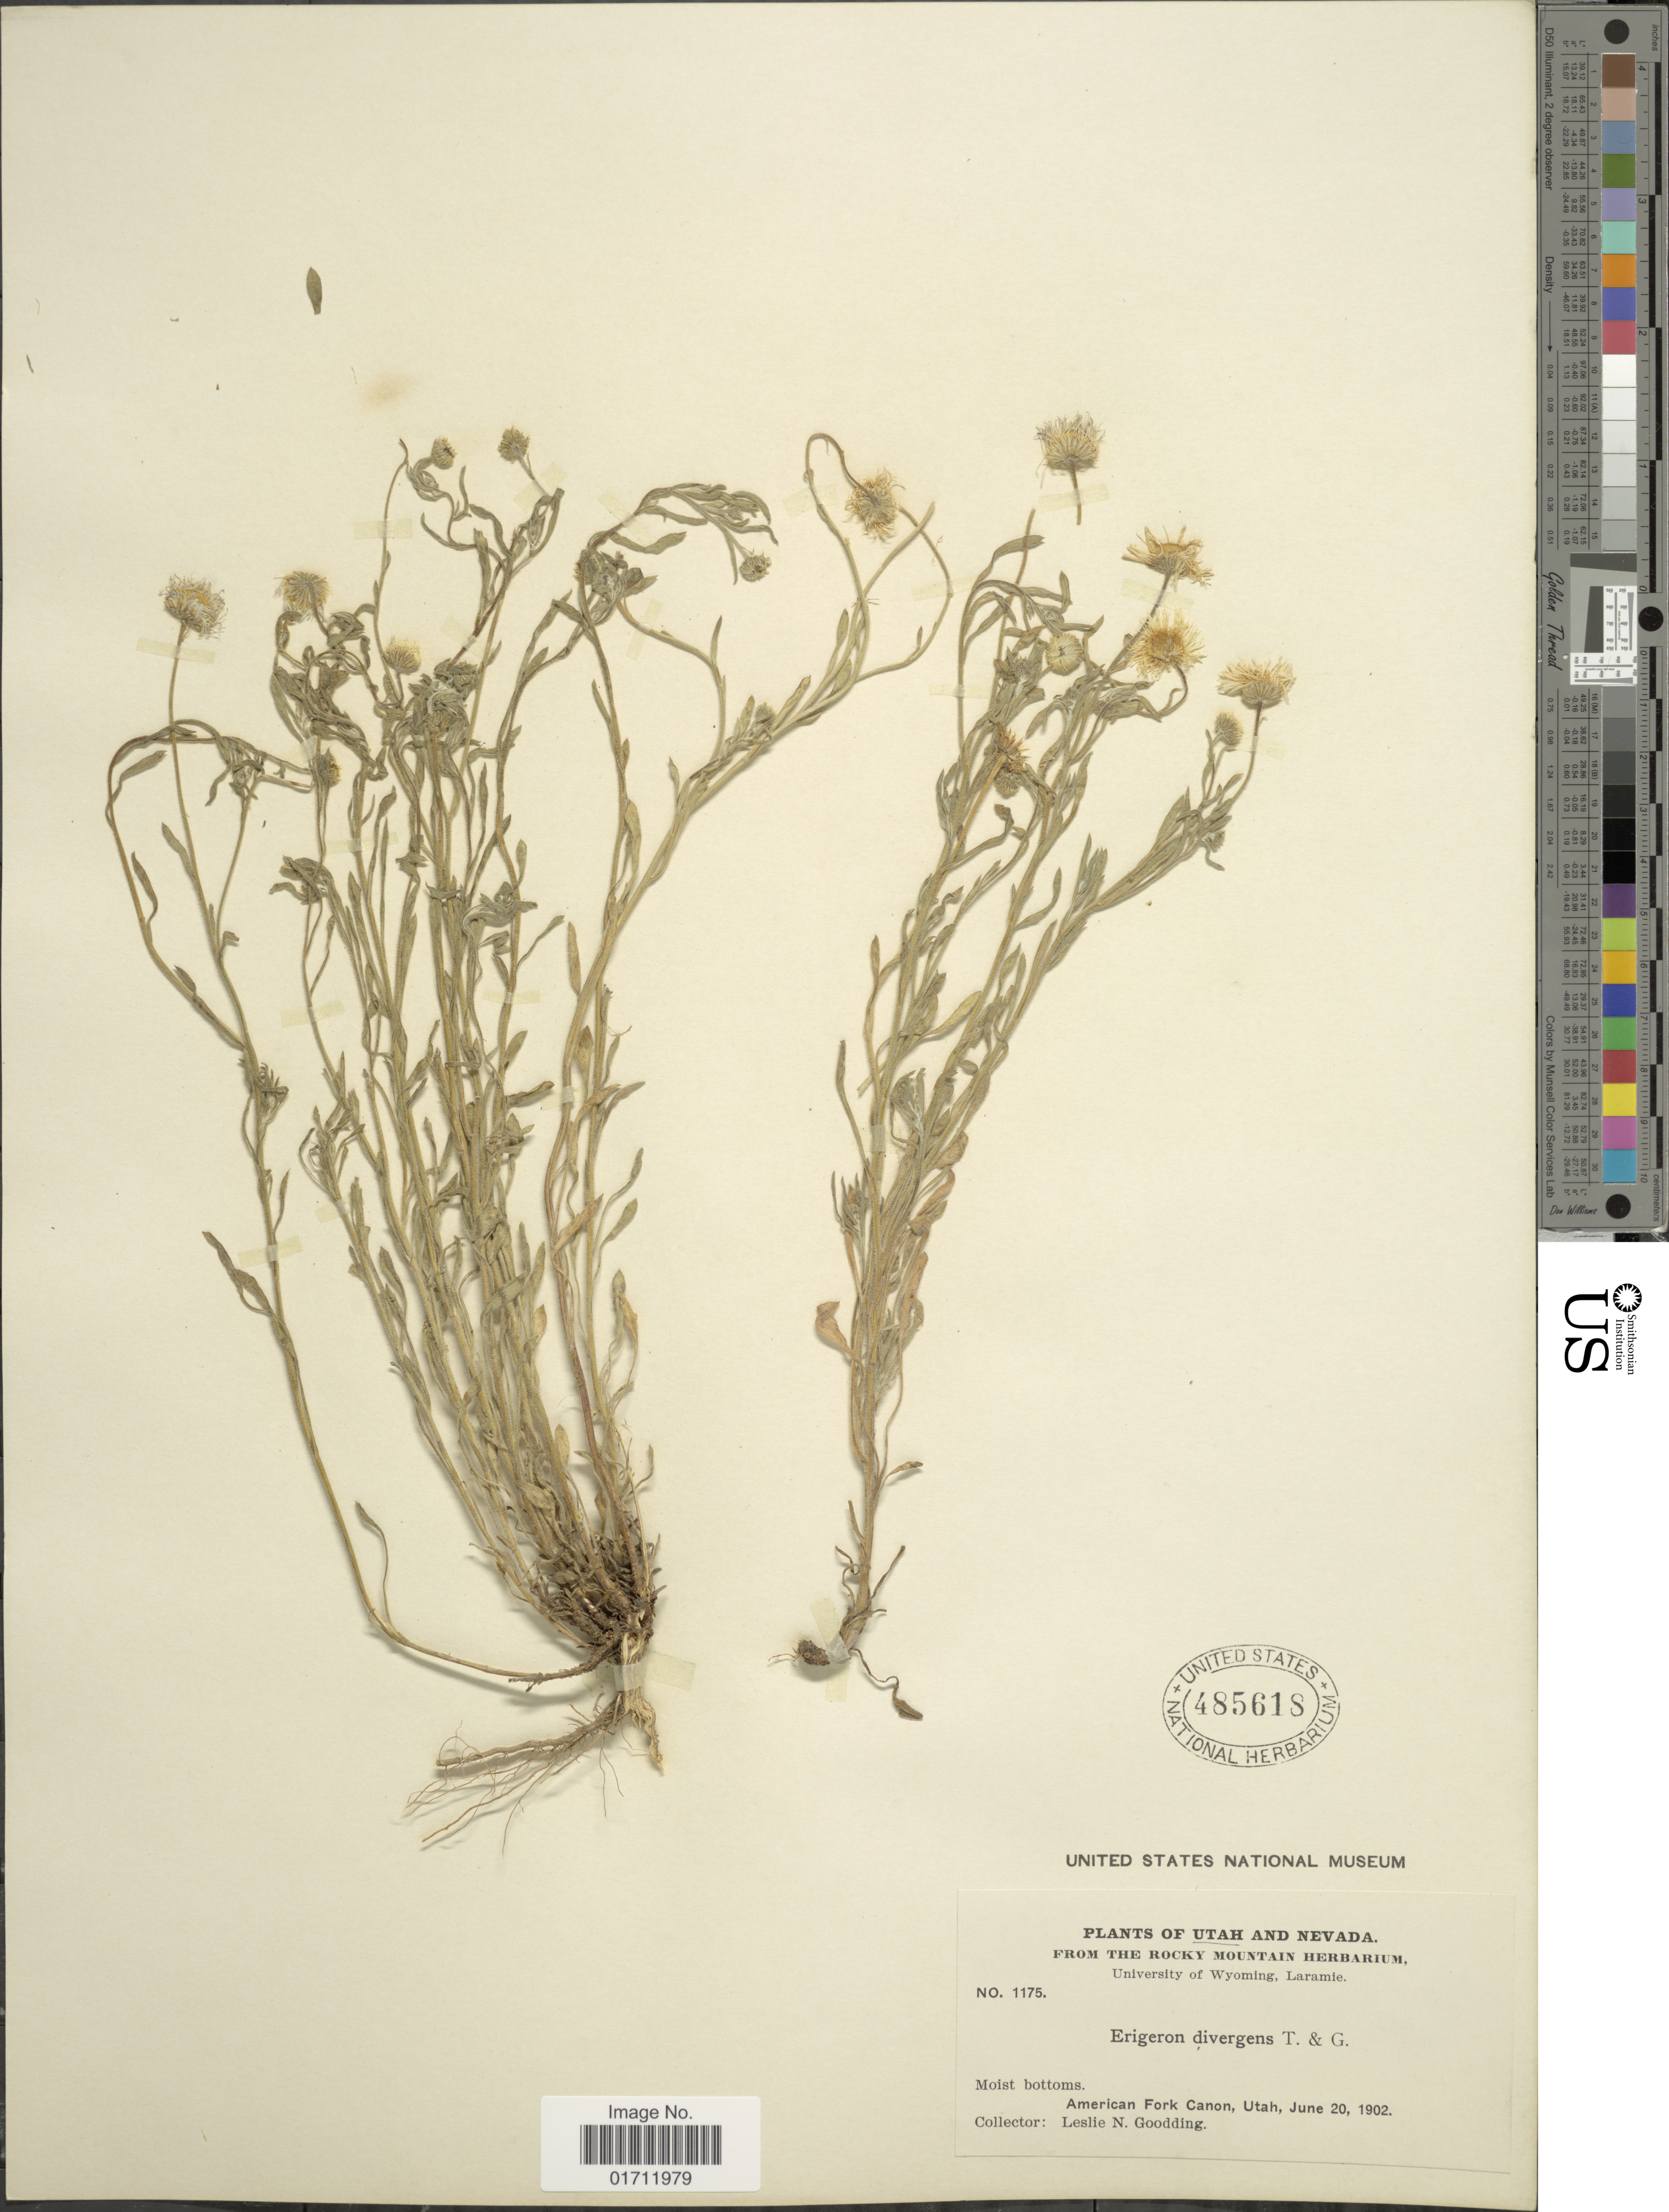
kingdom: Plantae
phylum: Tracheophyta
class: Magnoliopsida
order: Asterales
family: Asteraceae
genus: Erigeron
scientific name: Erigeron divergens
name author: Torr. & A. Gray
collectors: L. N. Goodding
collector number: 1175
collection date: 1902-06-20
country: United States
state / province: Utah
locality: American Fork Canon.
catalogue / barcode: US 485618